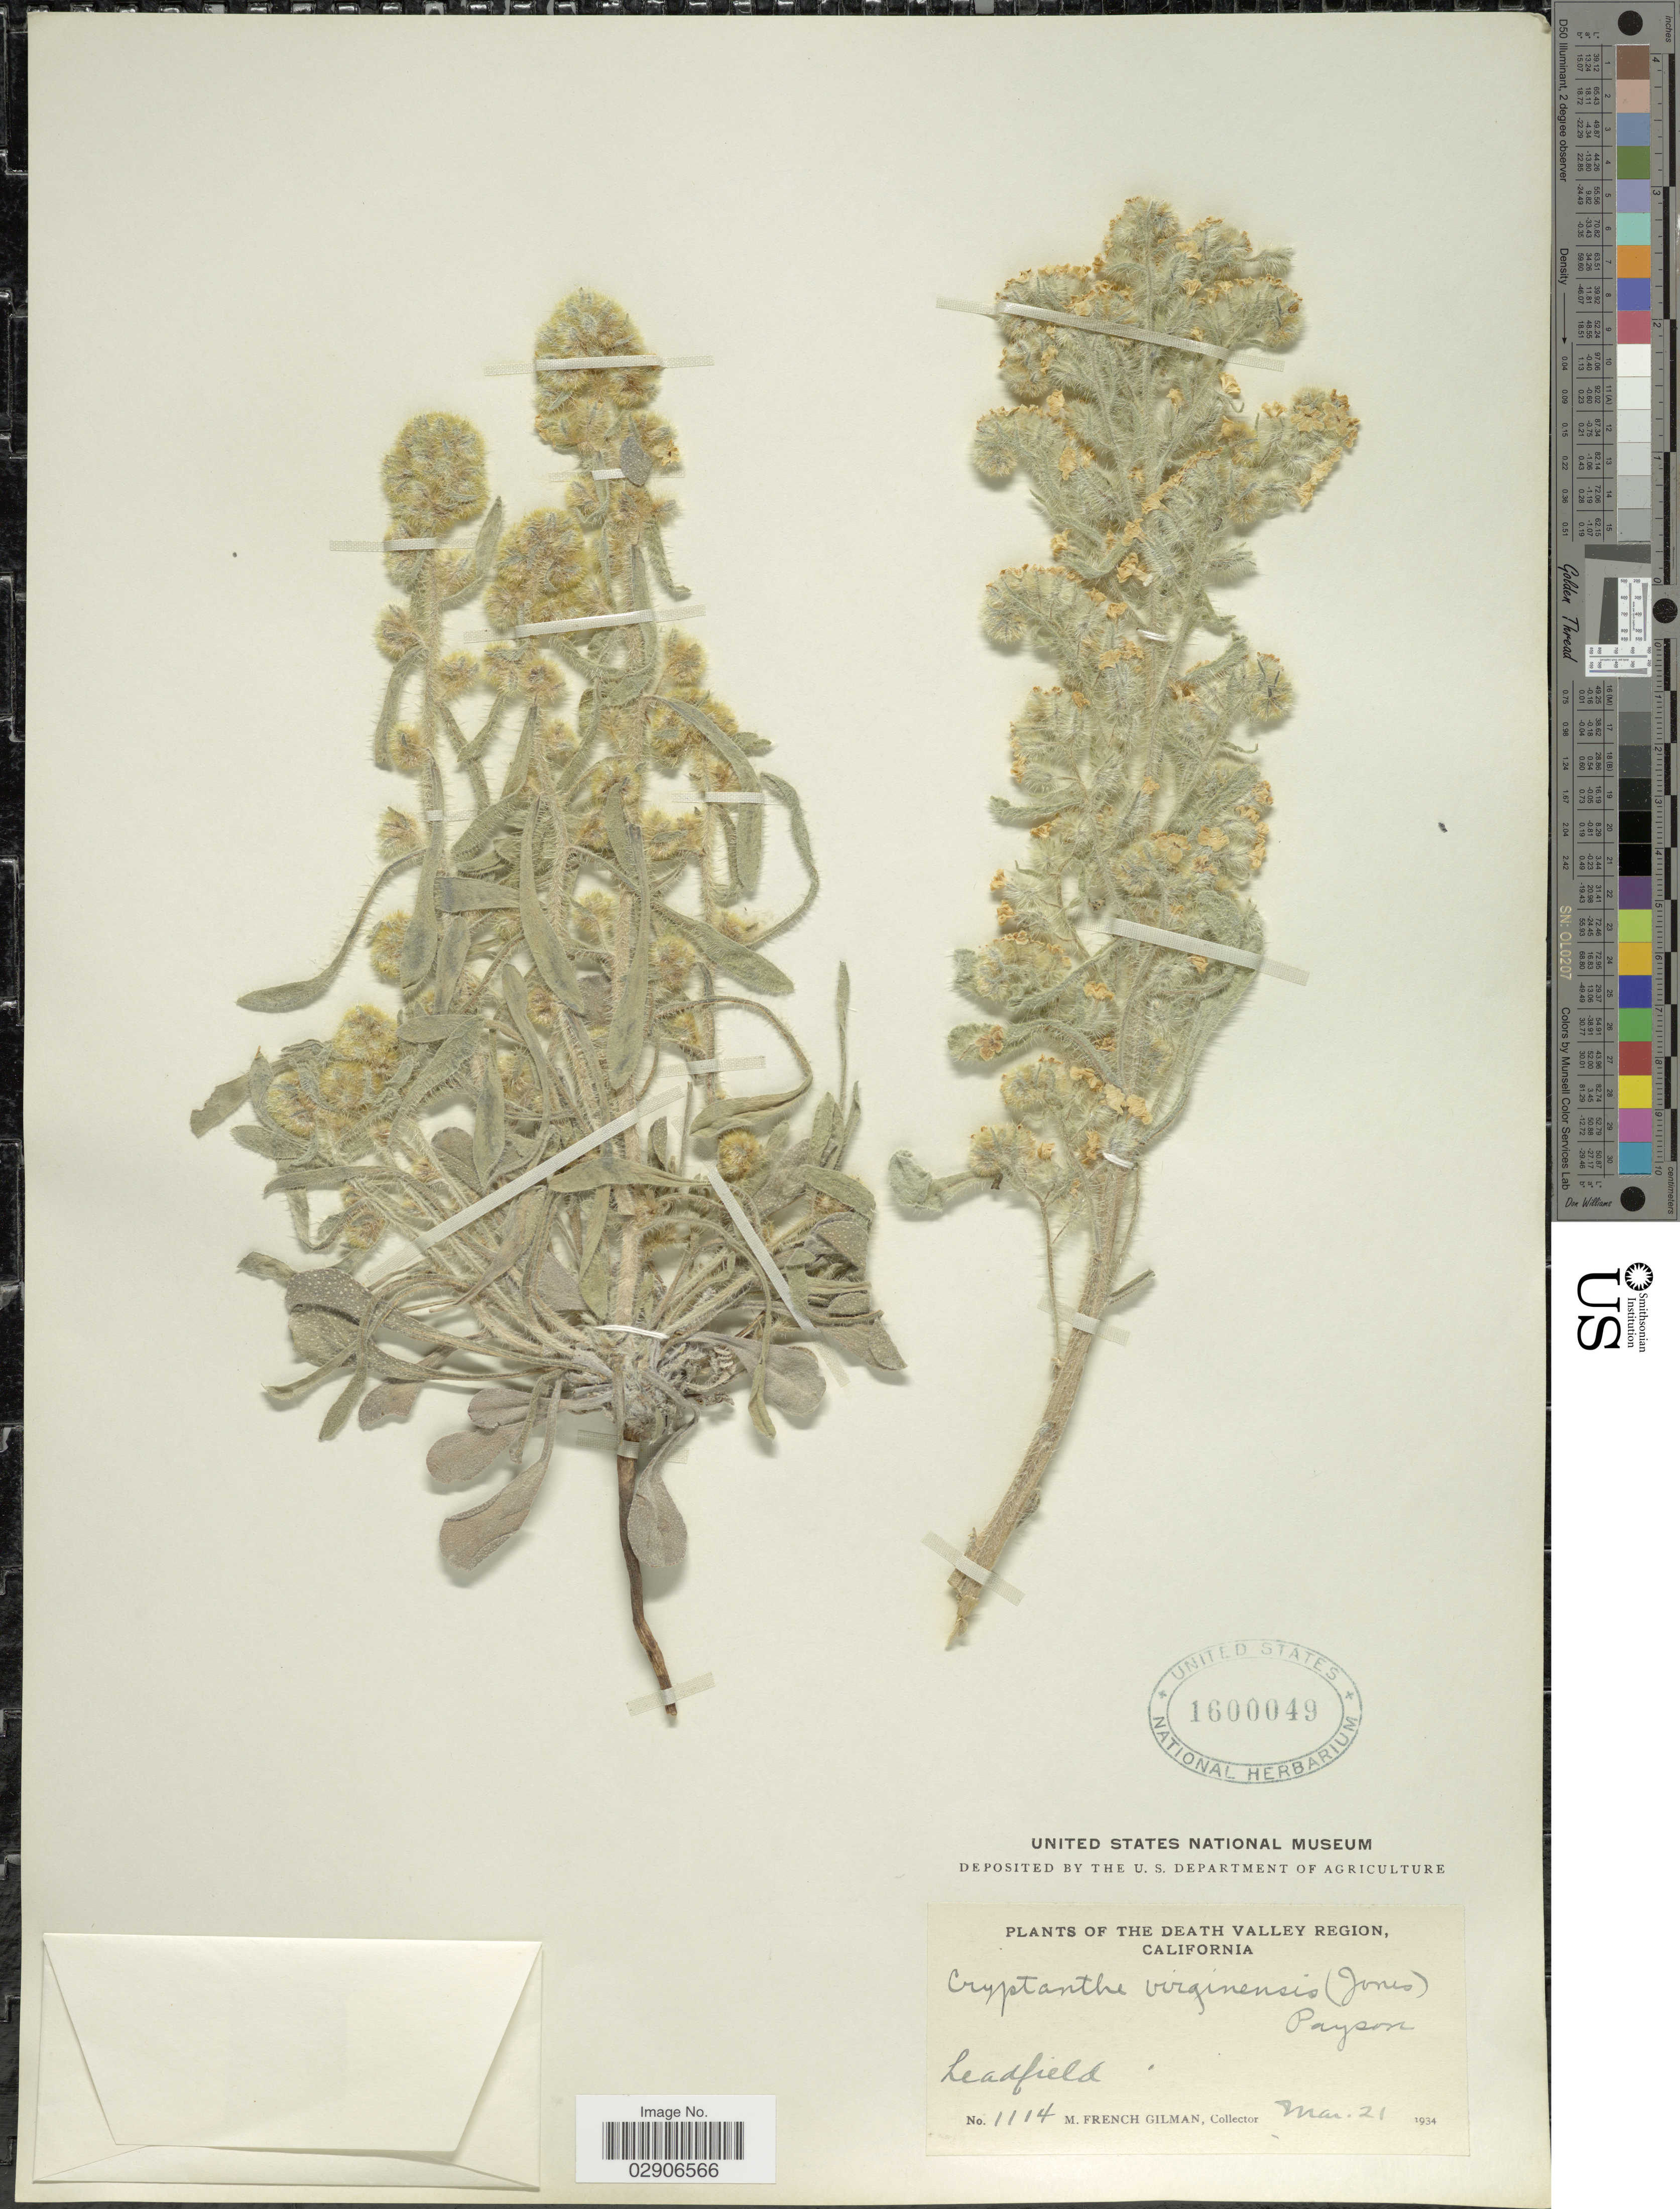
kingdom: Plantae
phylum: Tracheophyta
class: Magnoliopsida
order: Boraginales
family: Boraginaceae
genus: Oreocarya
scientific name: Oreocarya virginensis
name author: (M.E. Jones) J.F. Macbr.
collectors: M. F. Gilman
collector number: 1114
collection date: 1934-03-21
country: United States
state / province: California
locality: Leadfield. Death Valley Region, California.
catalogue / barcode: US 1600049